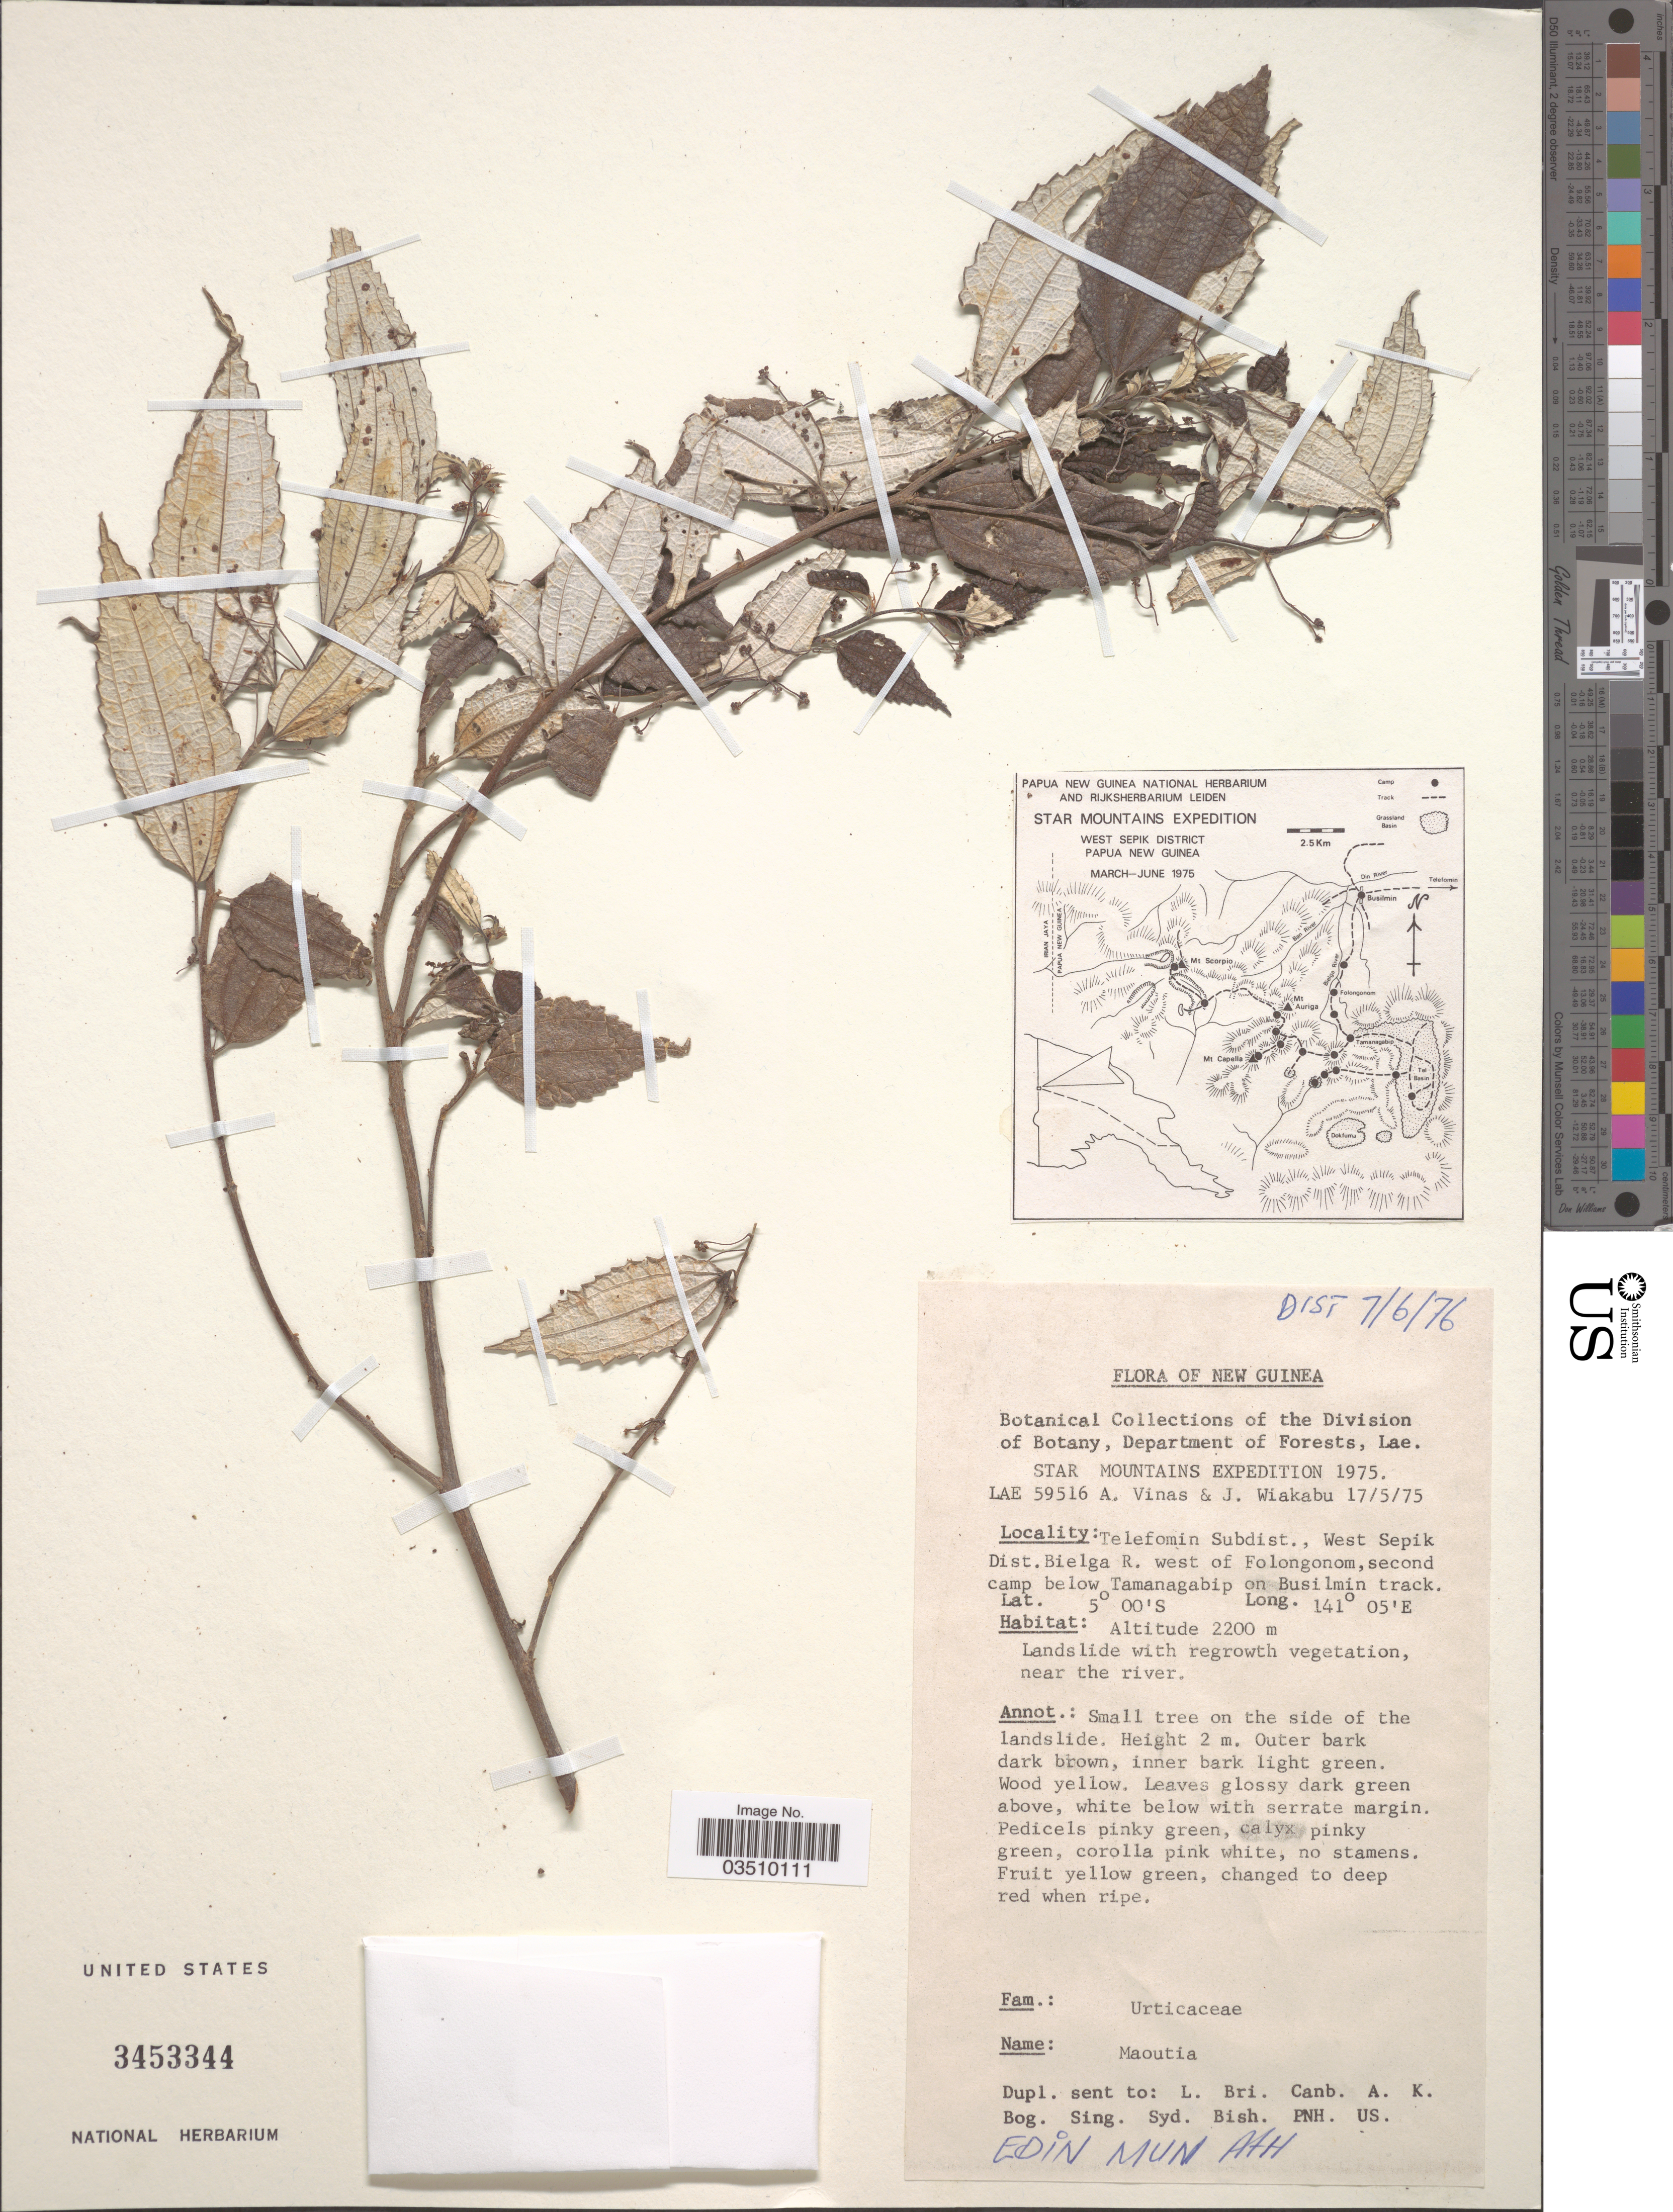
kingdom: Plantae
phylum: Tracheophyta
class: Magnoliopsida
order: Rosales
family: Urticaceae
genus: Maoutia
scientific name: Maoutia sp.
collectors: A. Vinas & J. Wiakabu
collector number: LAE59516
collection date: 1975-05-17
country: Papua New Guinea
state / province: Sandaun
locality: New Guinea. Telefomin Subdist., West Sepik Dist. Bielga R. west of Folongonom, second camp below Tamanagabip on Busilmin track.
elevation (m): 2200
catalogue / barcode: US 3453344